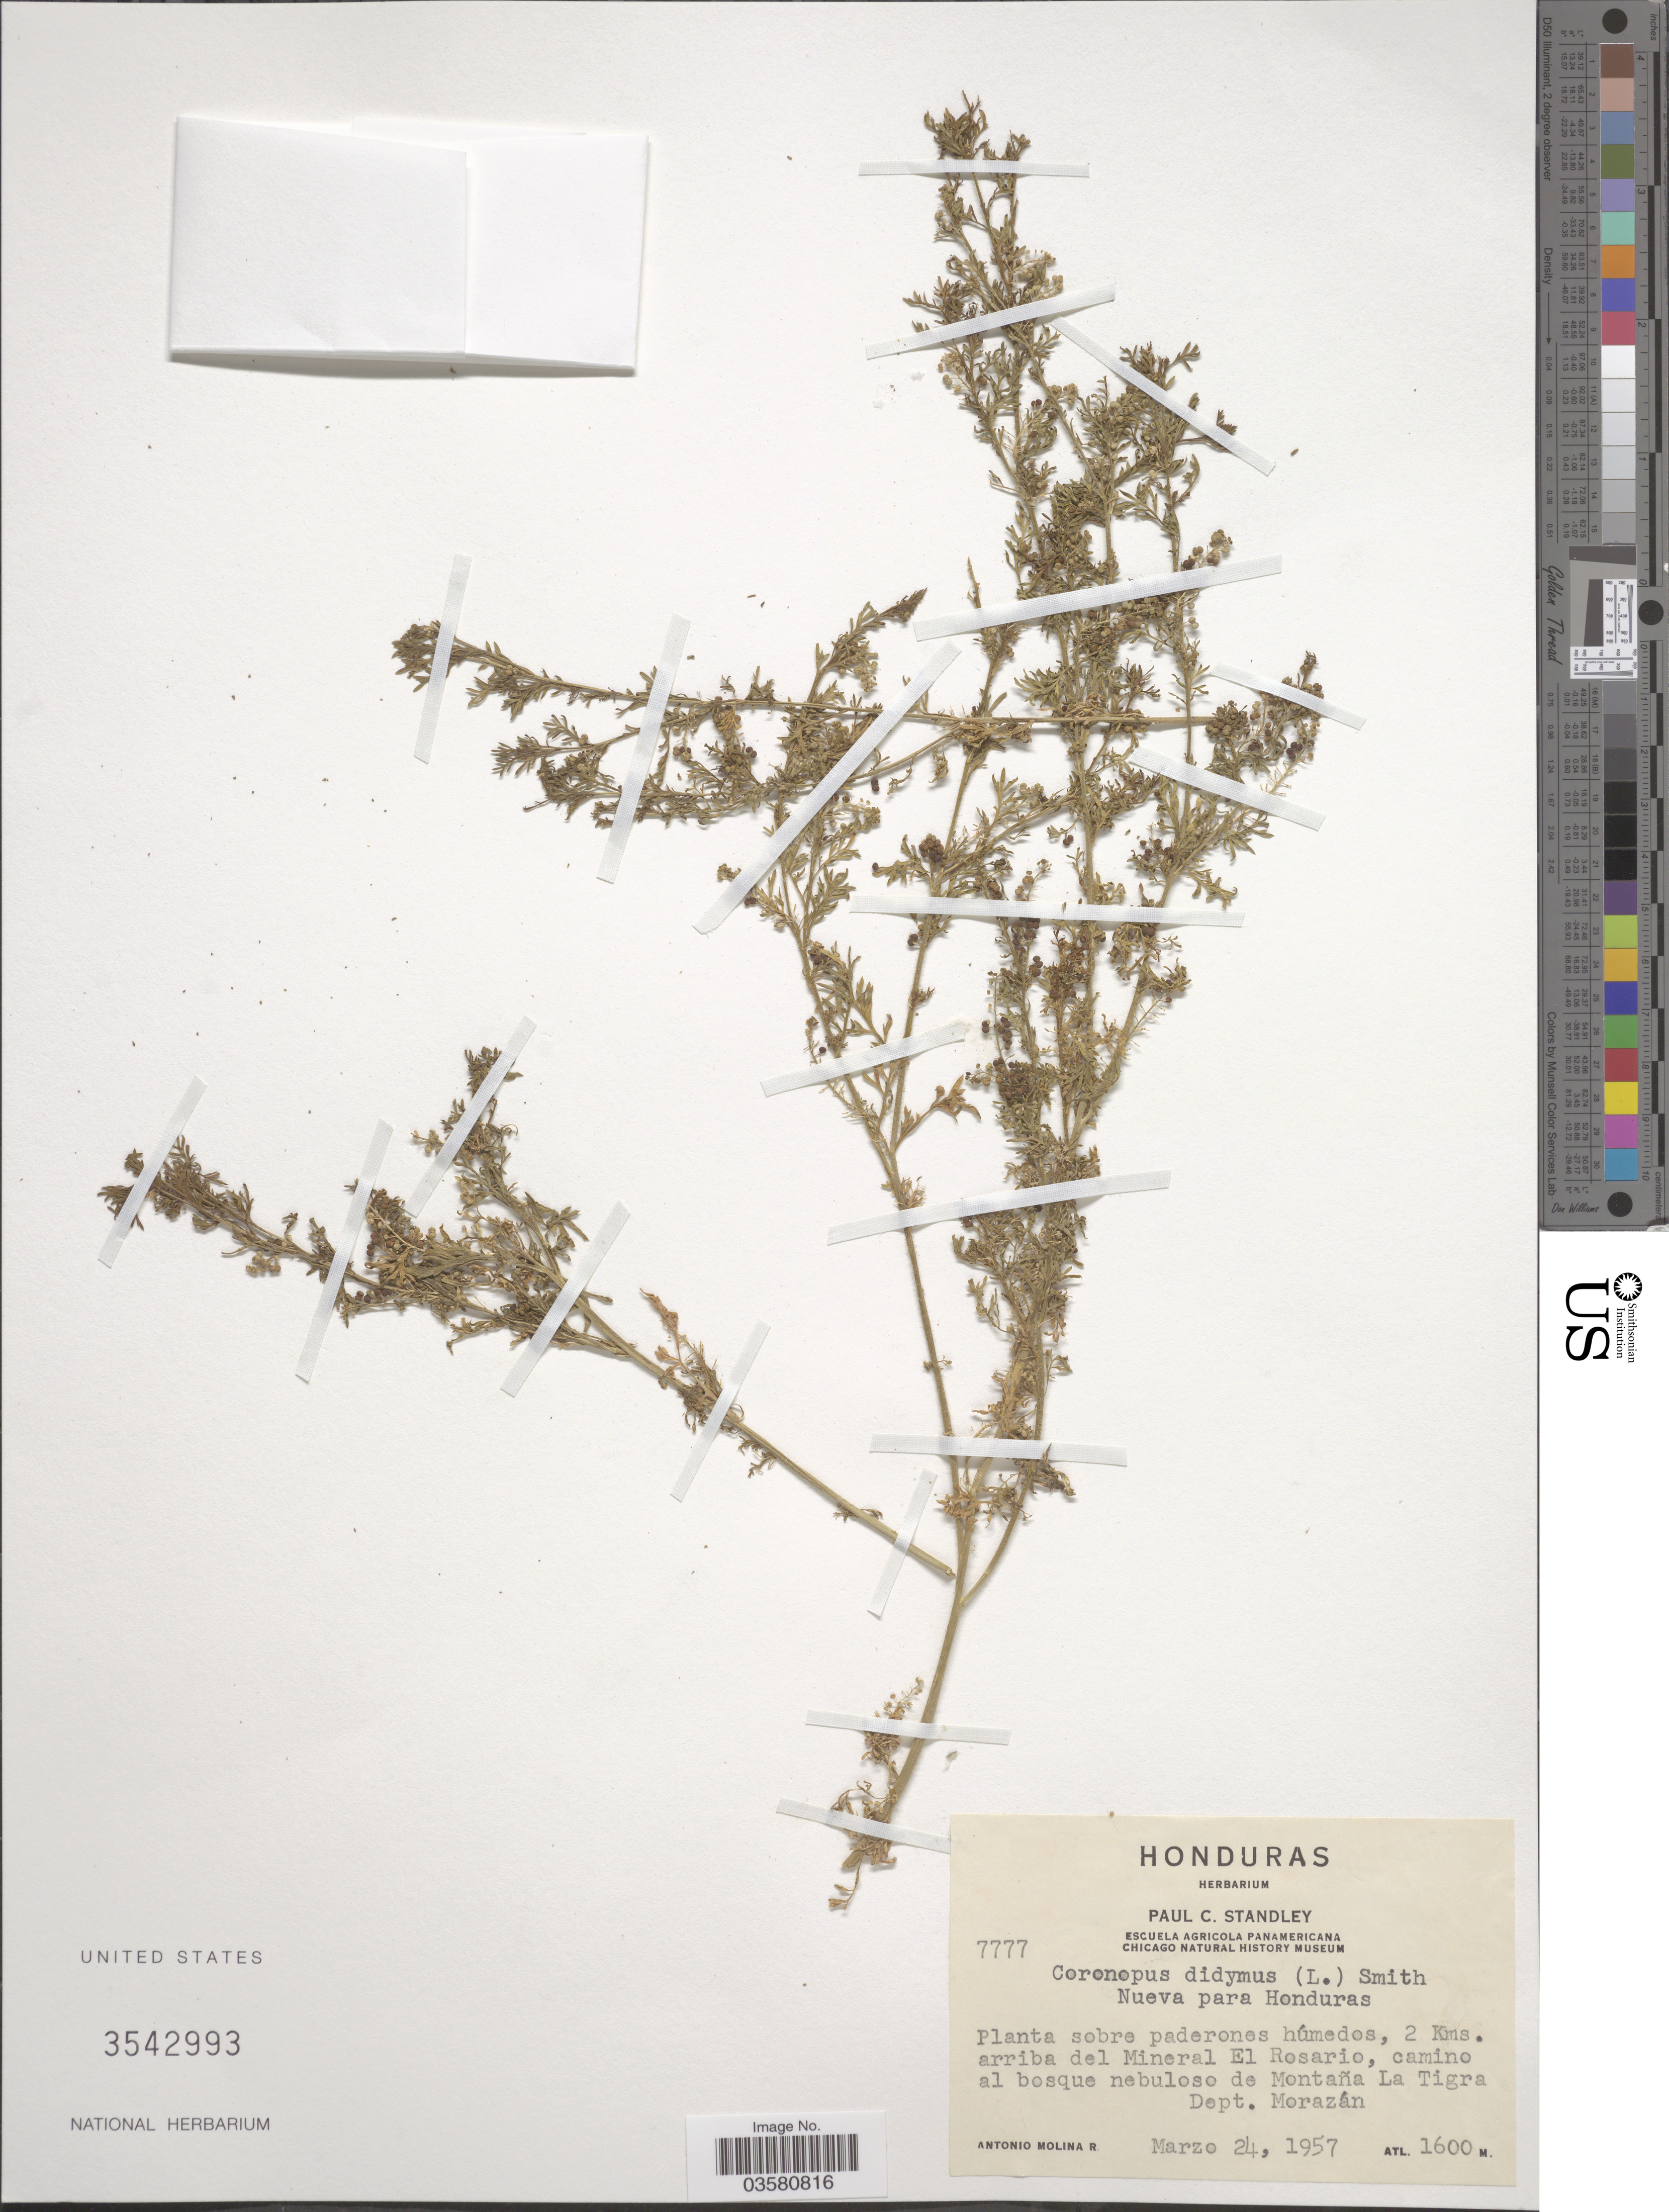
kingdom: Plantae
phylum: Tracheophyta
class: Magnoliopsida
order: Brassicales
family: Brassicaceae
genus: Lepidium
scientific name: Lepidium didymum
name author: L.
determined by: Strong, M. T., (US), Smithsonian Institution - National Museum of Natural History (UNITED STATES)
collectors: A. Molina R.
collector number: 7777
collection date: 1957-03-24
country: Honduras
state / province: Fco. Morazán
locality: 2 Kms. arriba del Mineral El Rosario, camino al bosque nebuloso de Montaña La Tigra. Dept. Morazán.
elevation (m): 1600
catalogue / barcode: US 3542993